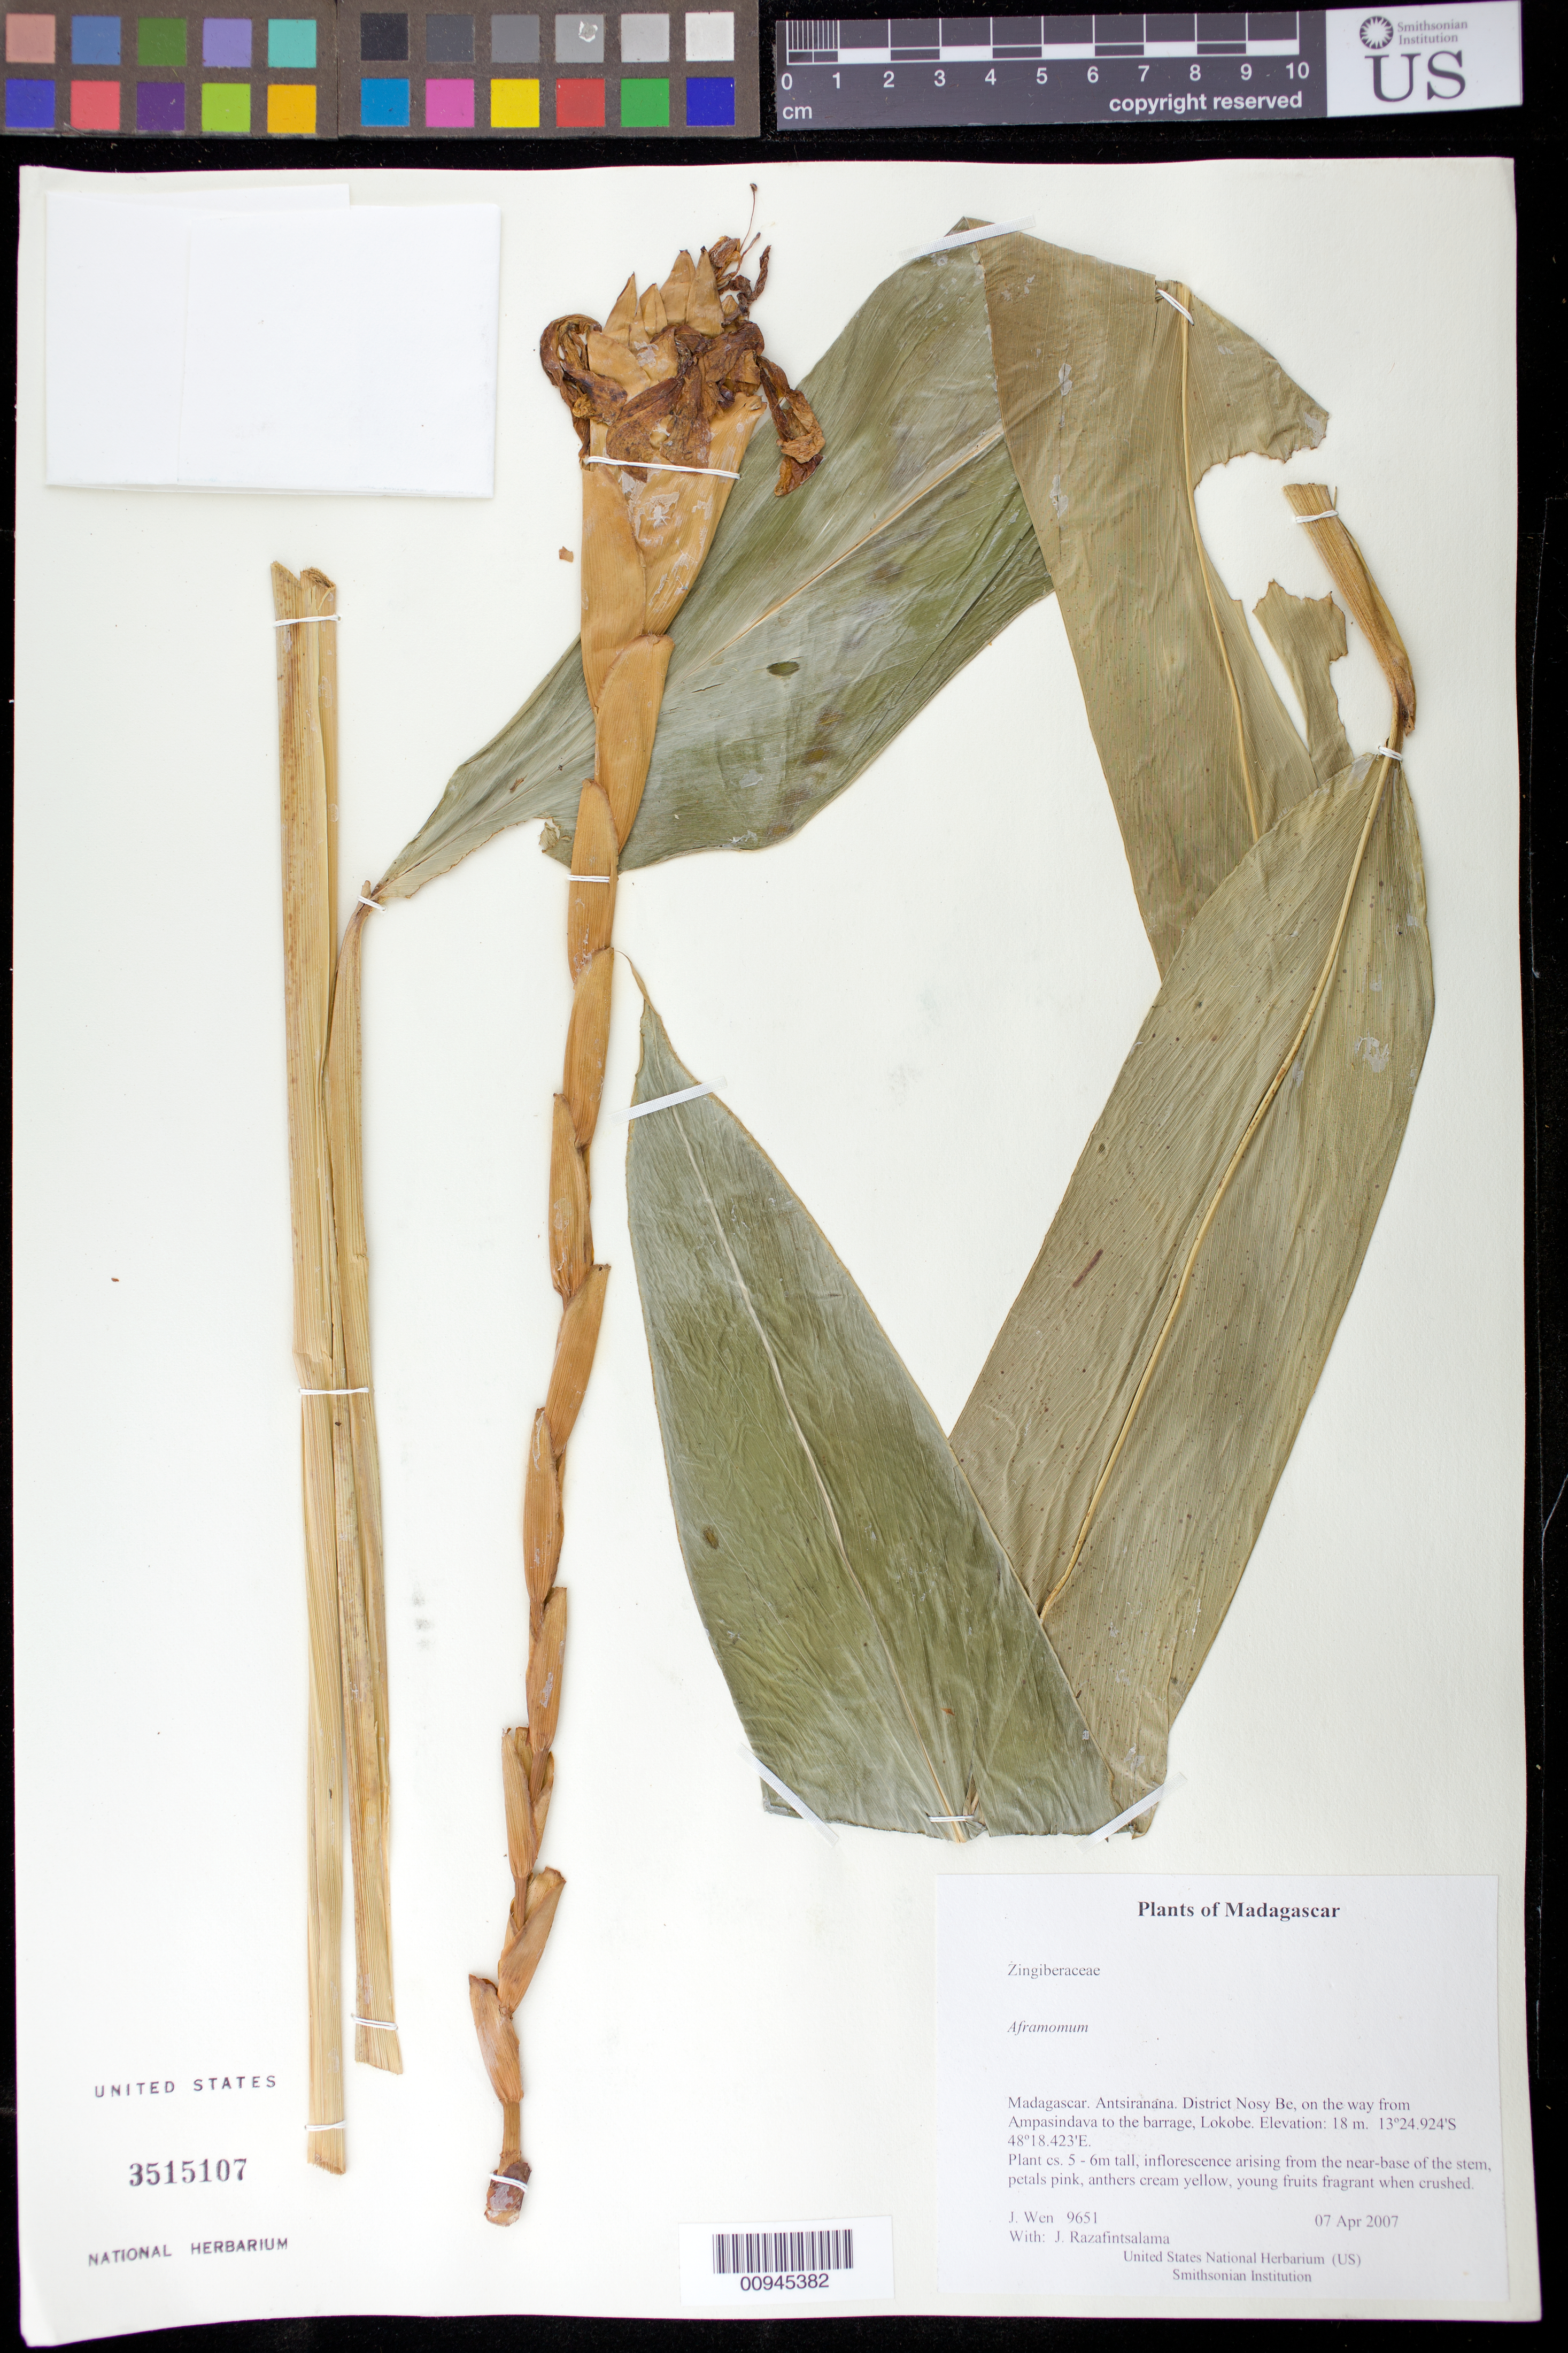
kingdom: Plantae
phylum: Tracheophyta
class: Liliopsida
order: Zingiberales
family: Zingiberaceae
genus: Aframomum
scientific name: Aframomum sp.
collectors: J. Wen & J. Razafintsalama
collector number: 9651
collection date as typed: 07 Apr 2007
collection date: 2007-04-07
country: Madagascar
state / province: Diana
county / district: Nosy Be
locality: District Nosy Be, on the way from Ampasindava to the barrage, Lokobe.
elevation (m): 18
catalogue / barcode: US 3515107